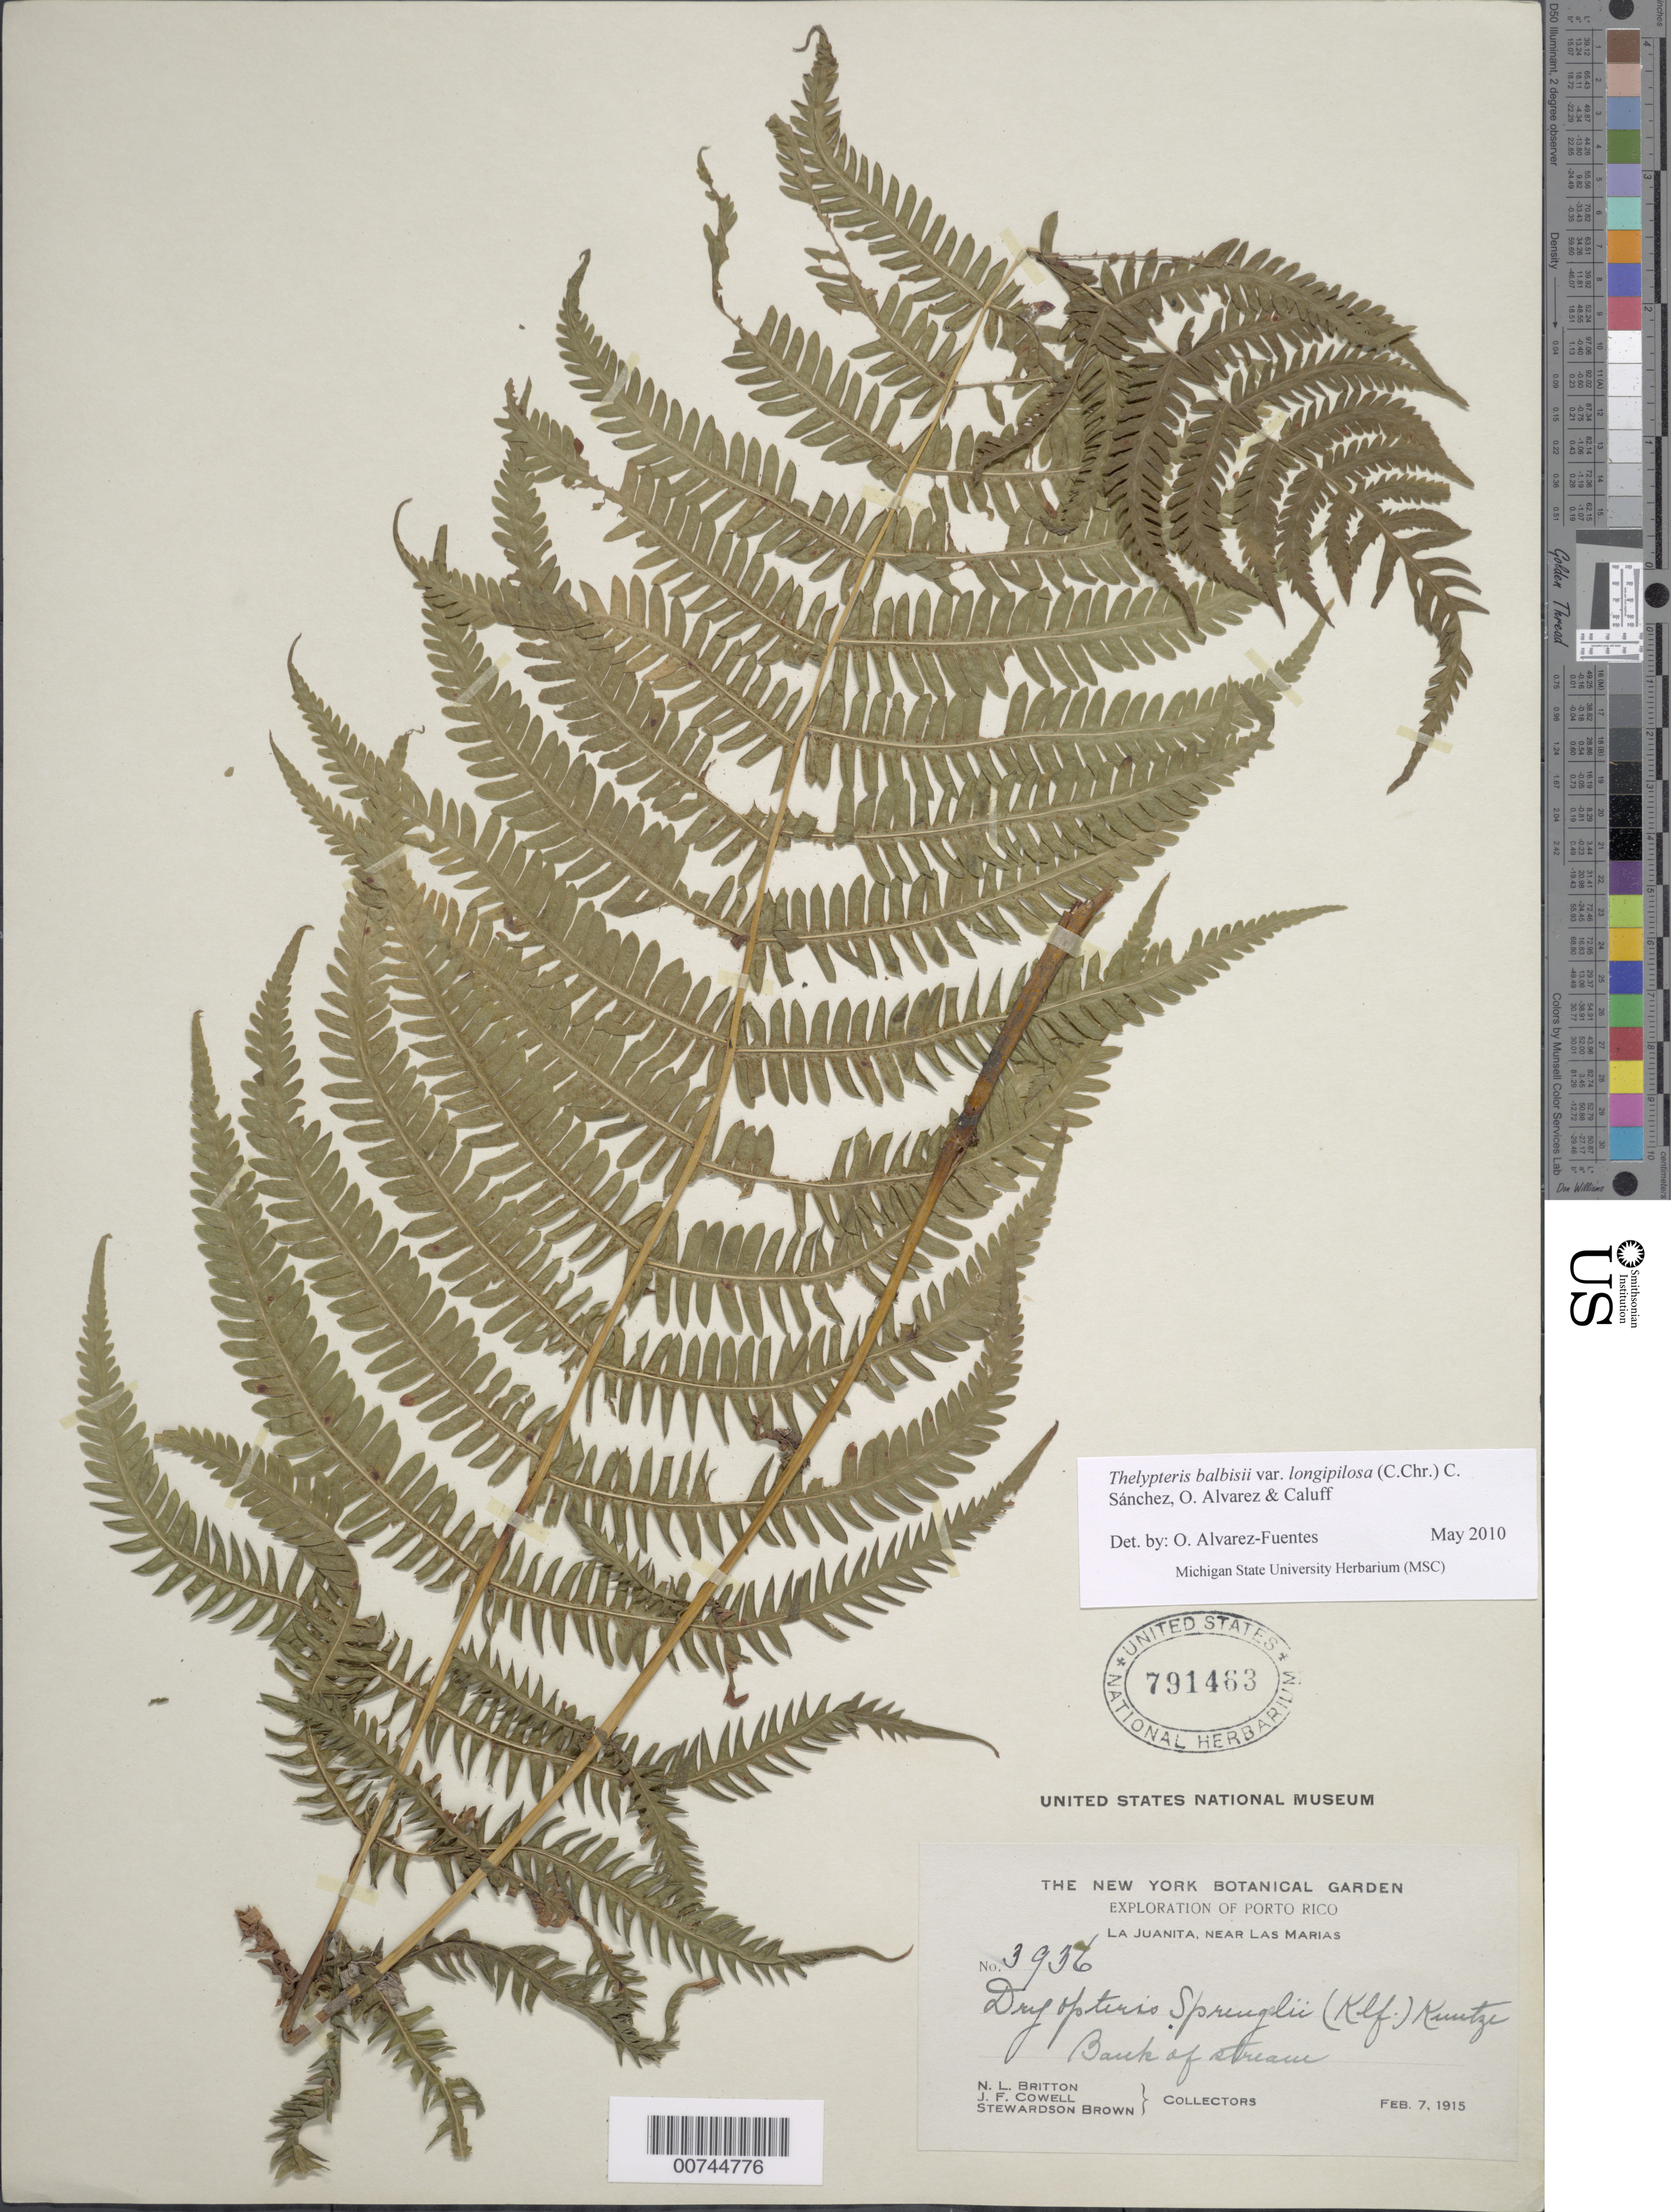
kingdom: Plantae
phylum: Tracheophyta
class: Polypodiopsida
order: Polypodiales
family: Thelypteridaceae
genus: Amauropelta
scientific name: Amauropelta balbisii (Spreng.) comb. nov., ined. 2015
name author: (Spreng.)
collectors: N. Britton, J. F. Cowell & S. Brown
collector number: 3936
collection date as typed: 07 Feb 1915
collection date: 1915-02-07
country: Puerto Rico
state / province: Las Marías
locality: La Juanita, near Las Marias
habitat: Bank of stream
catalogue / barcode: US 791463